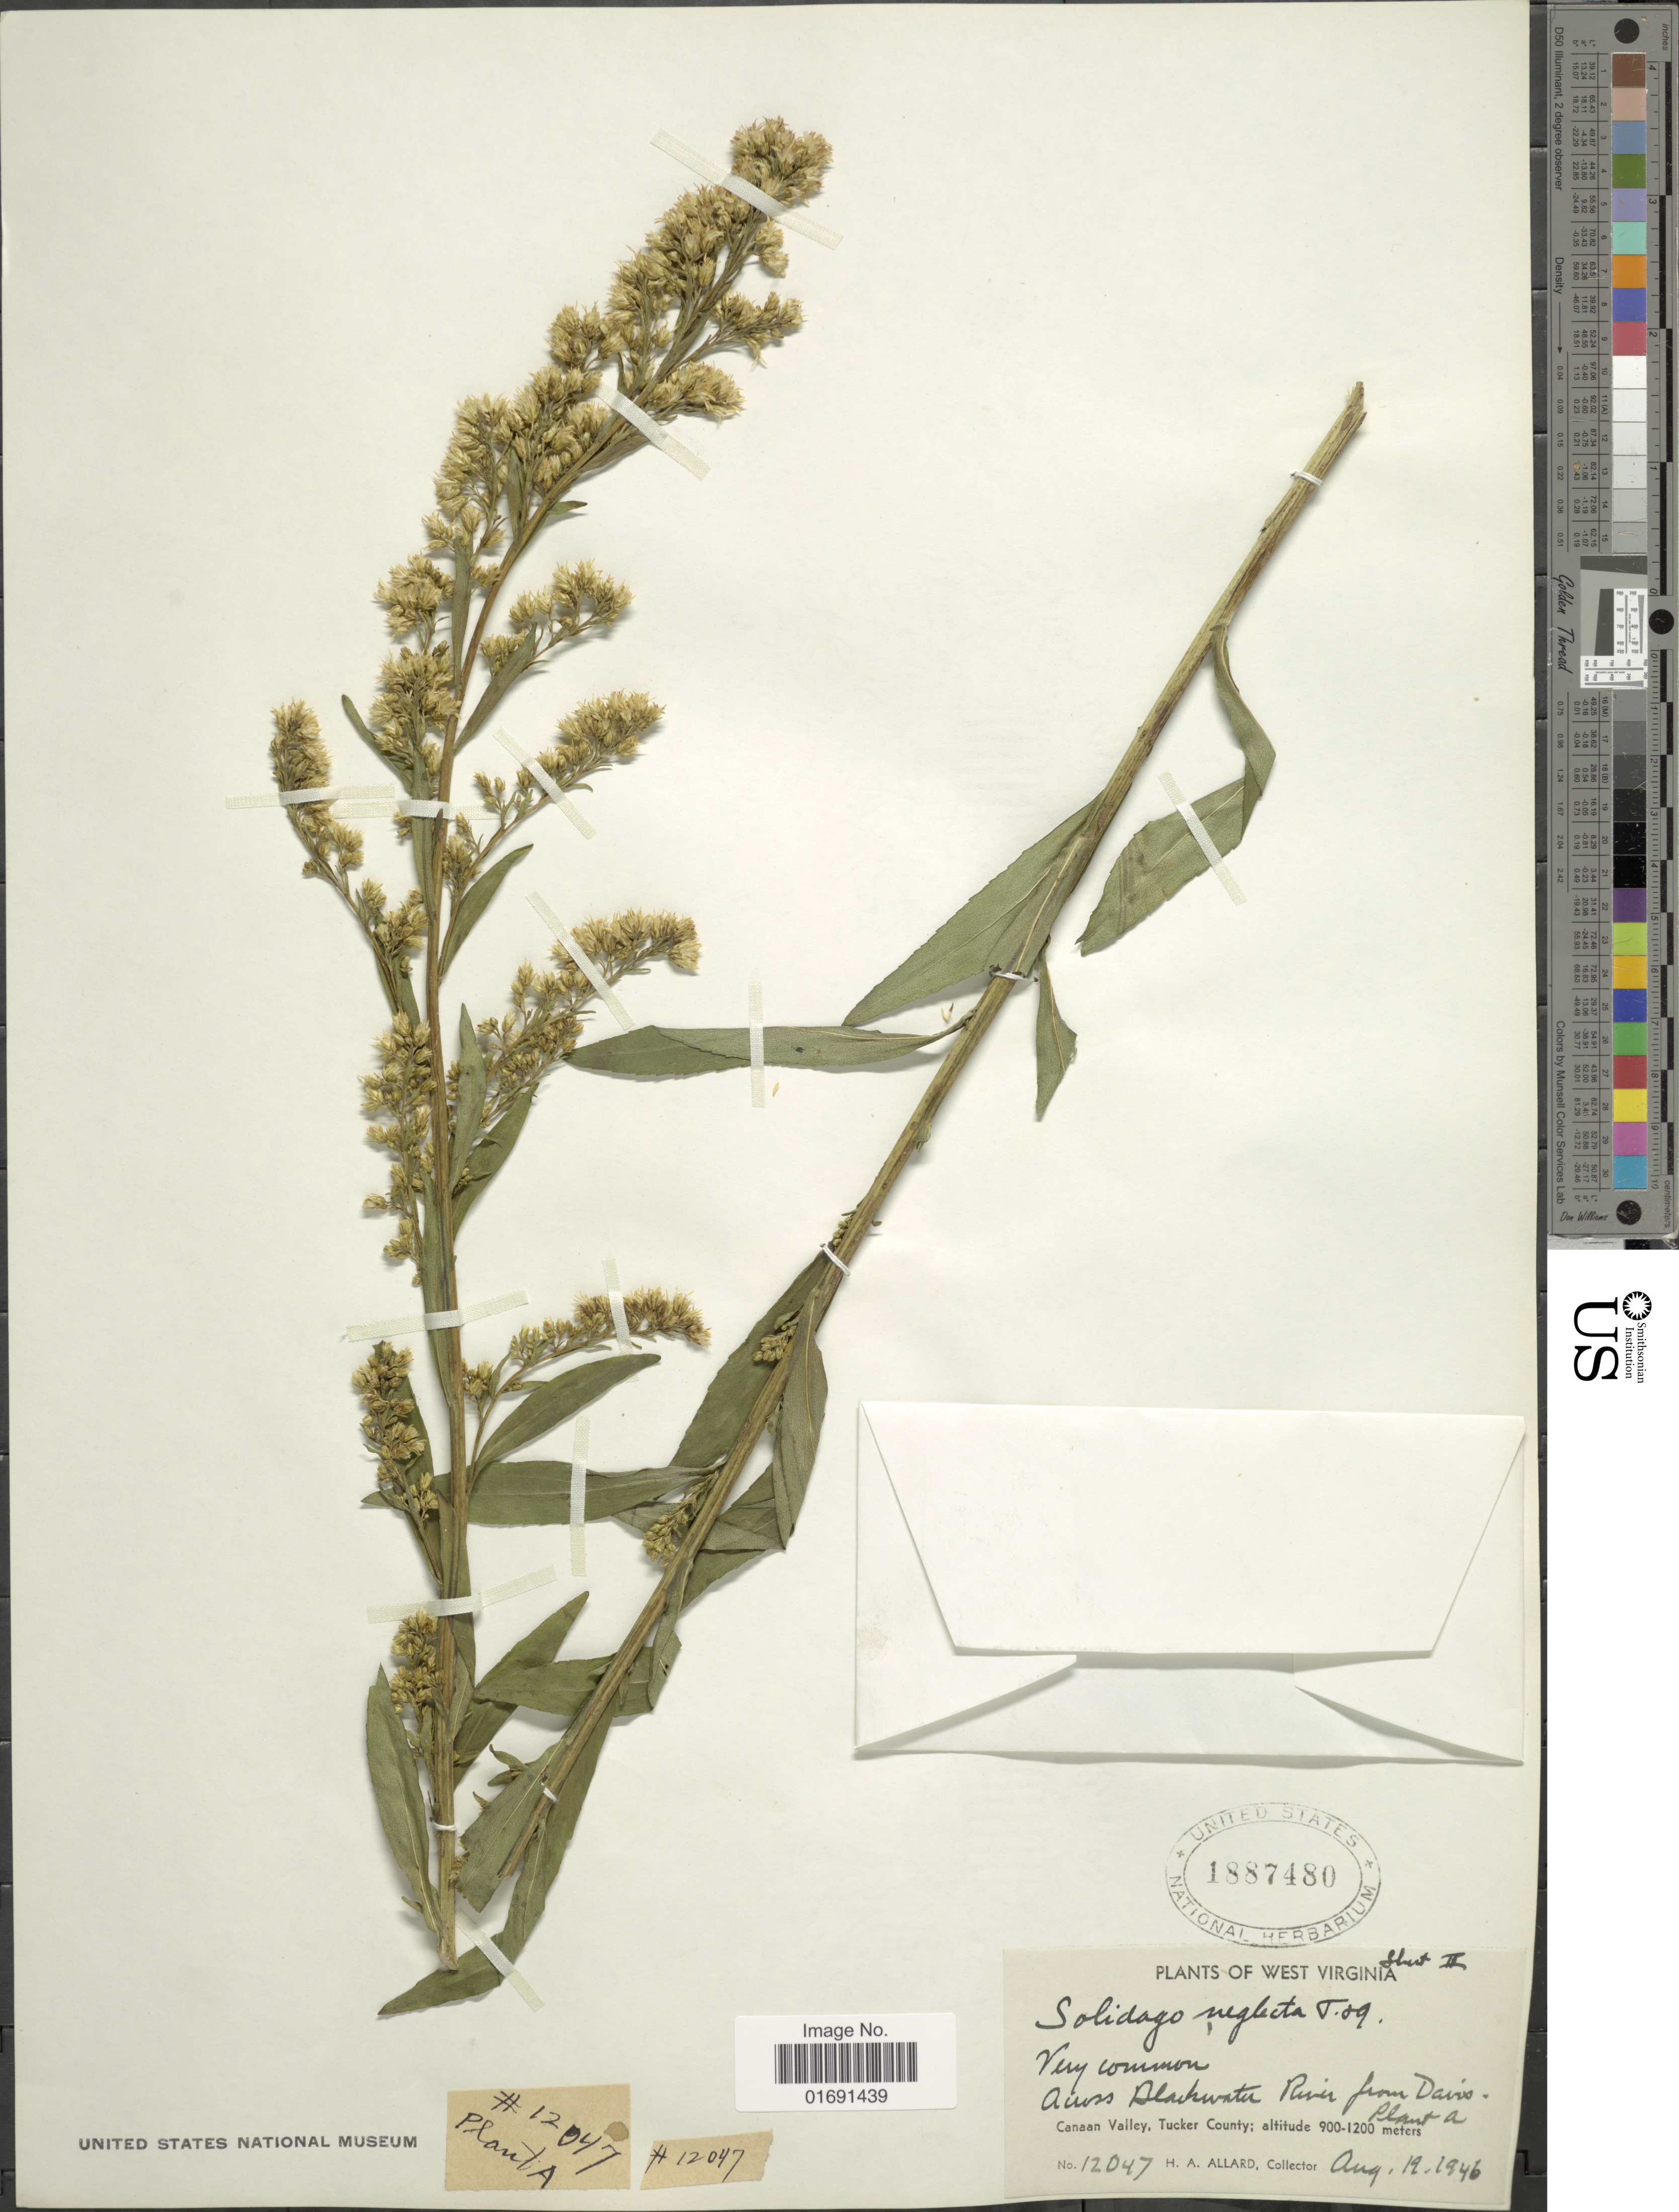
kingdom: Plantae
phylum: Tracheophyta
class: Magnoliopsida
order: Asterales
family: Asteraceae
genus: Solidago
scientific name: Solidago uniligulata var. neglecta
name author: Fernald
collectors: H. A. Allard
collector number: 12047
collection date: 1946-08-19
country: United States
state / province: West Virginia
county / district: Tucker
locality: Across Blackwater River from Davis, Canaan Valley, Tucker County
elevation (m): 900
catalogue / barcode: US 1887480